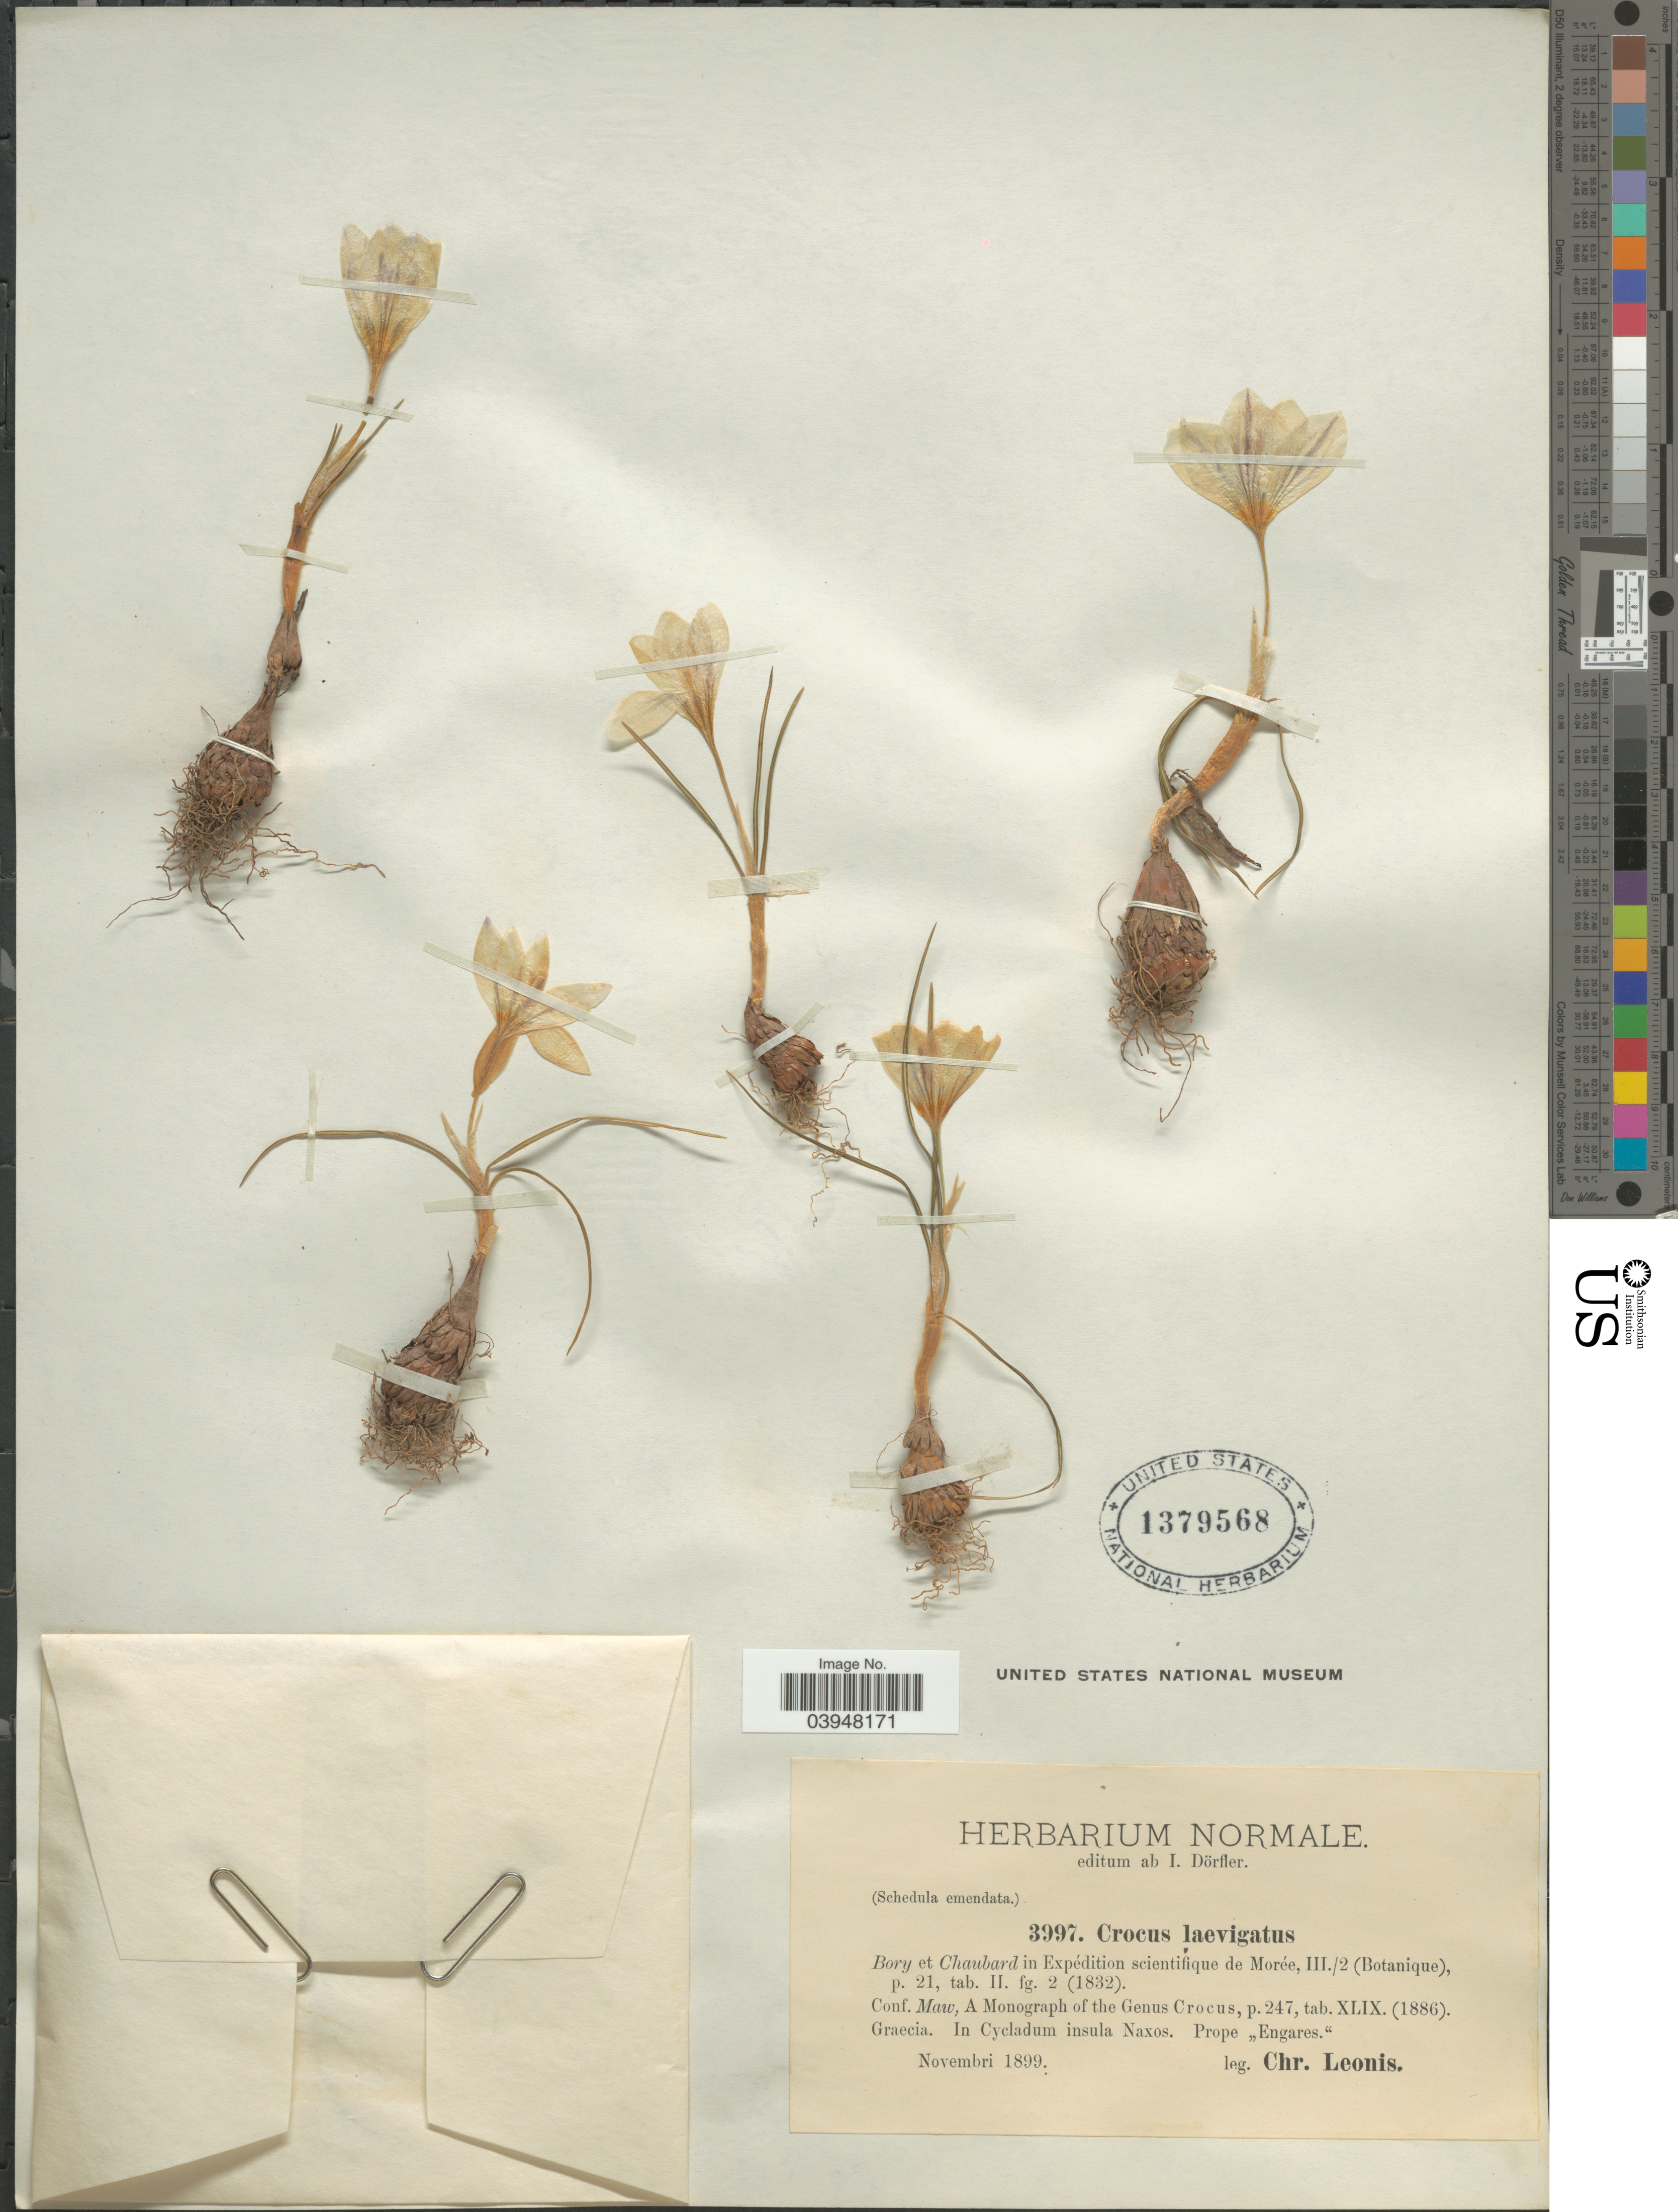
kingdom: Plantae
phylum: Tracheophyta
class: Liliopsida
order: Asparagales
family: Iridaceae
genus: Crocus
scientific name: Crocus laevigatus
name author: Bory & Chaub.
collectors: C. Leonis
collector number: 3997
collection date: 1899-11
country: Greece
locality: Graecia. In Cycladum insula Naxos. Prope "Engares.".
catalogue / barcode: US 1379568